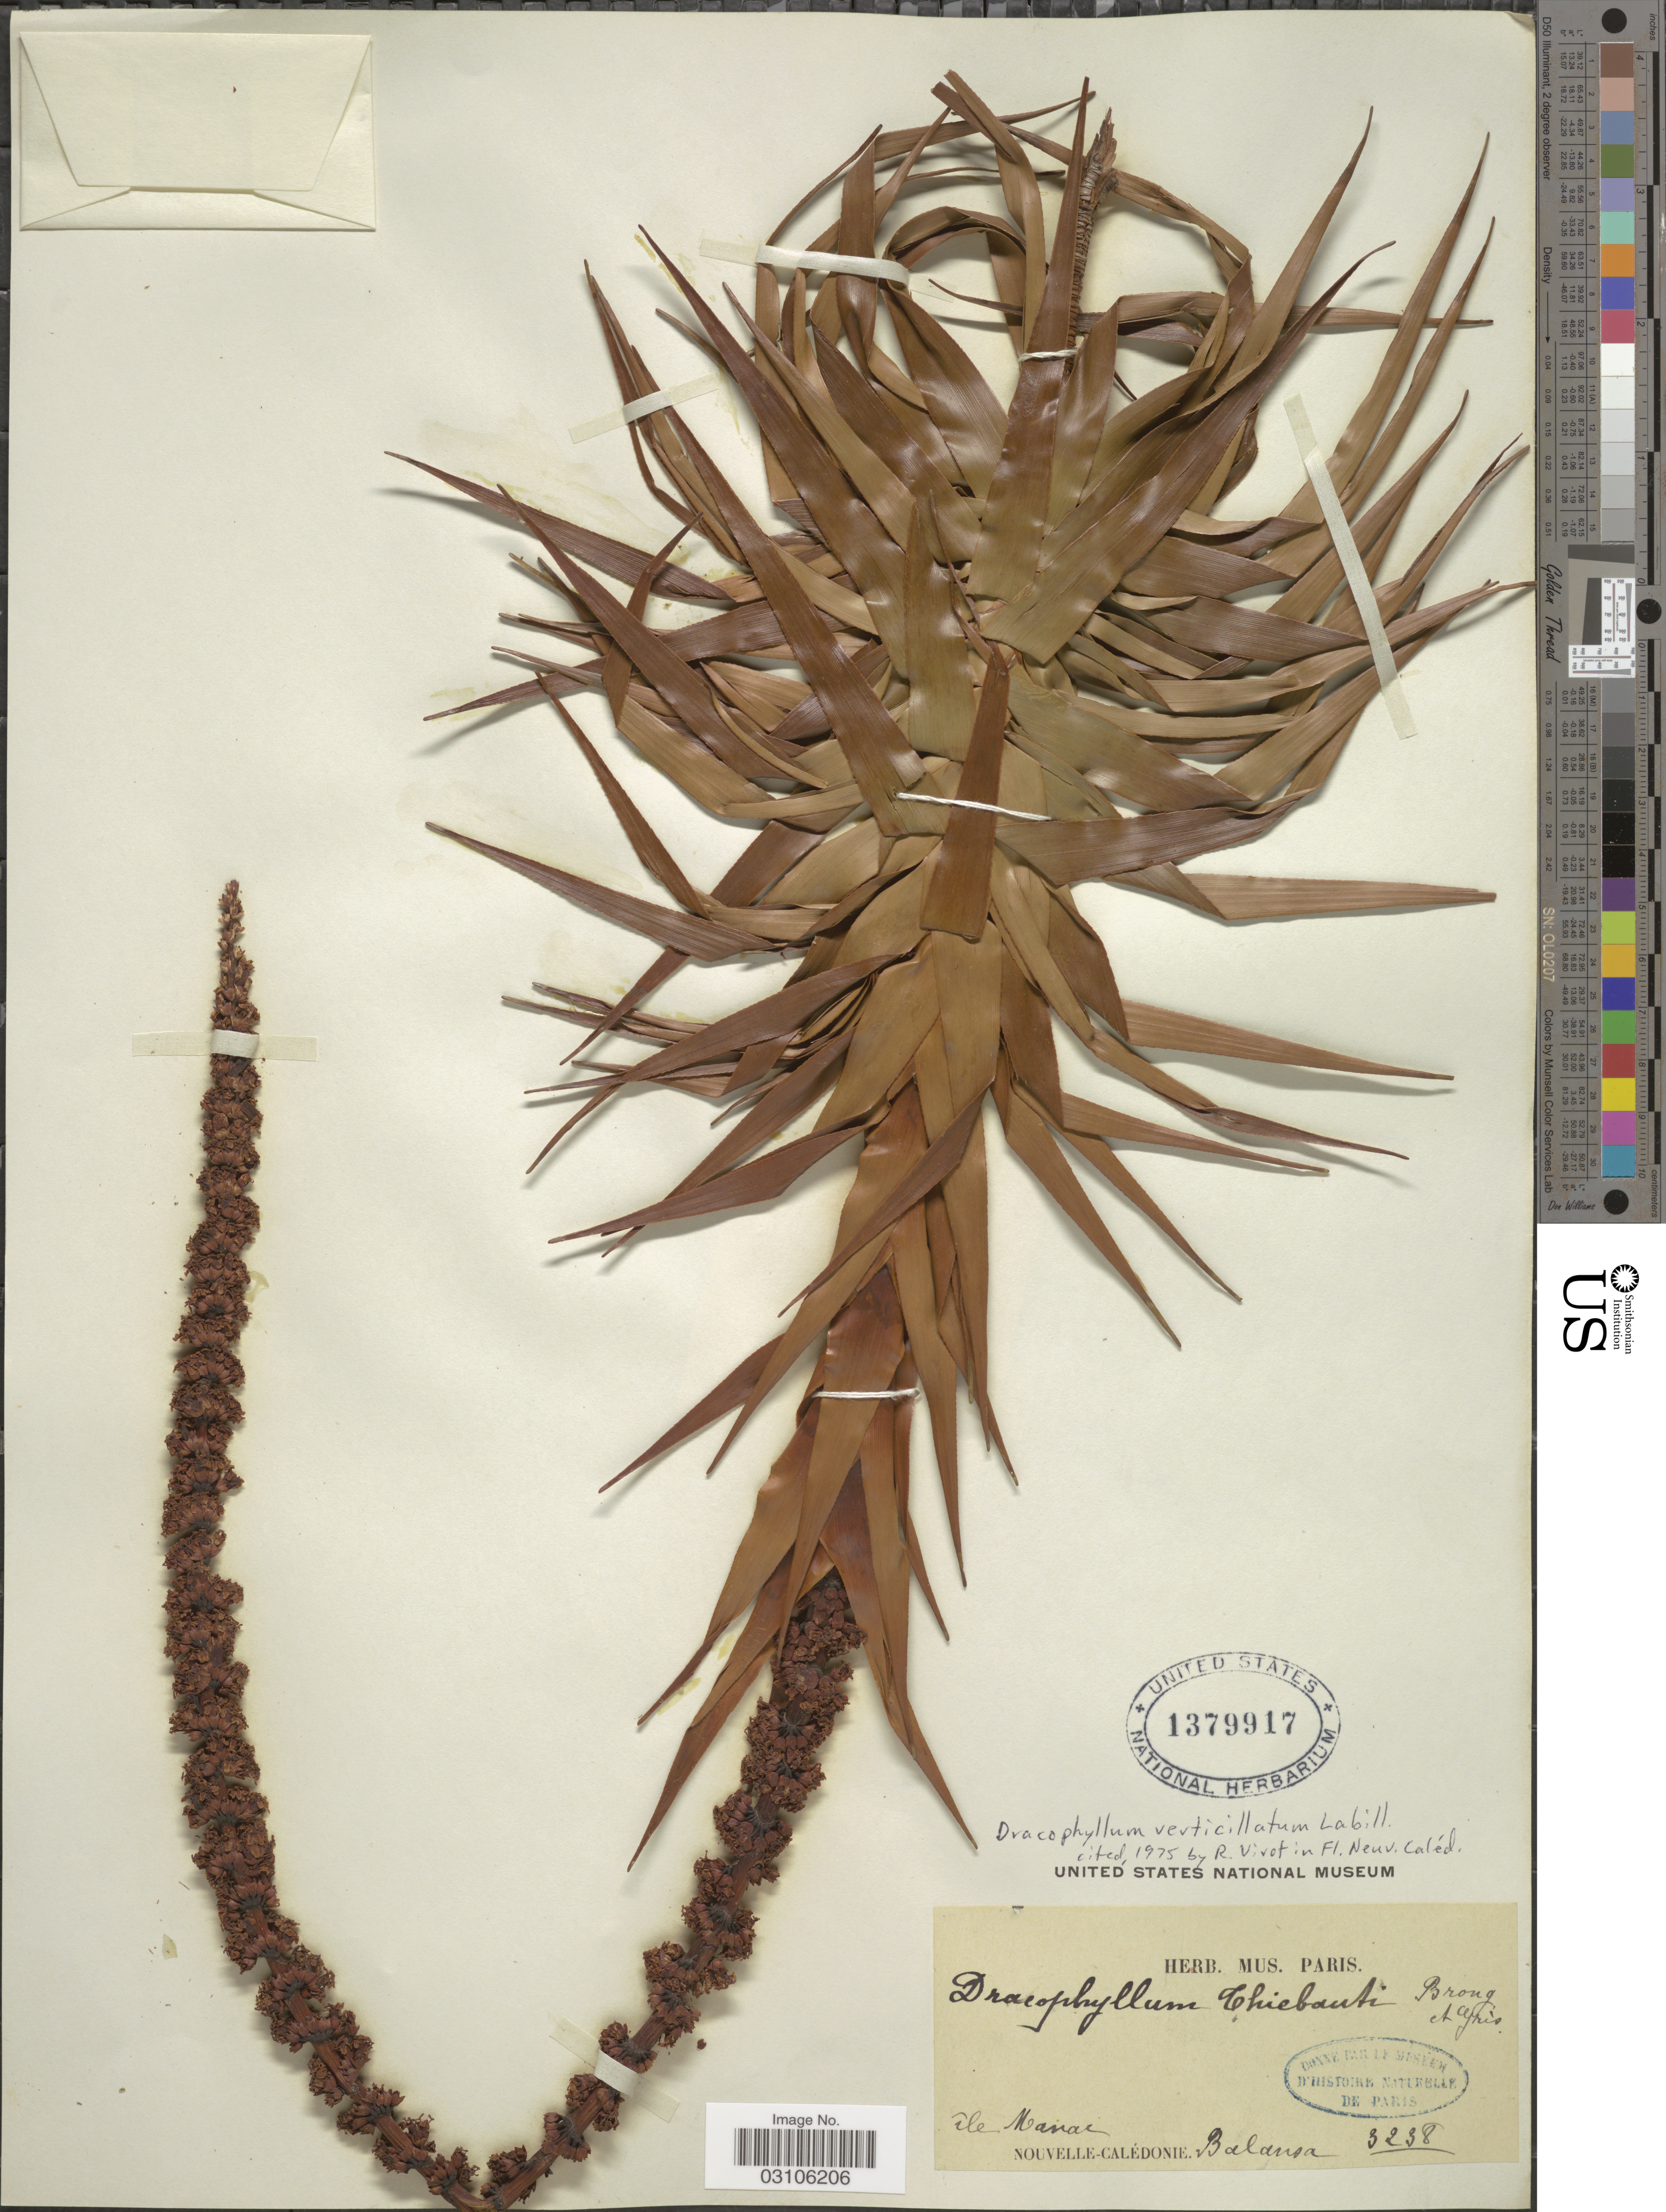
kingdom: Plantae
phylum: Tracheophyta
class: Magnoliopsida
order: Ericales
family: Ericaceae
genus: Dracophyllum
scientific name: Dracophyllum verticillatum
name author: Labill.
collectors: B. Balansa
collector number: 3238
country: New Caledonia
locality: Nouvelle-Calédonie. Île Manae.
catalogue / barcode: US 1379917